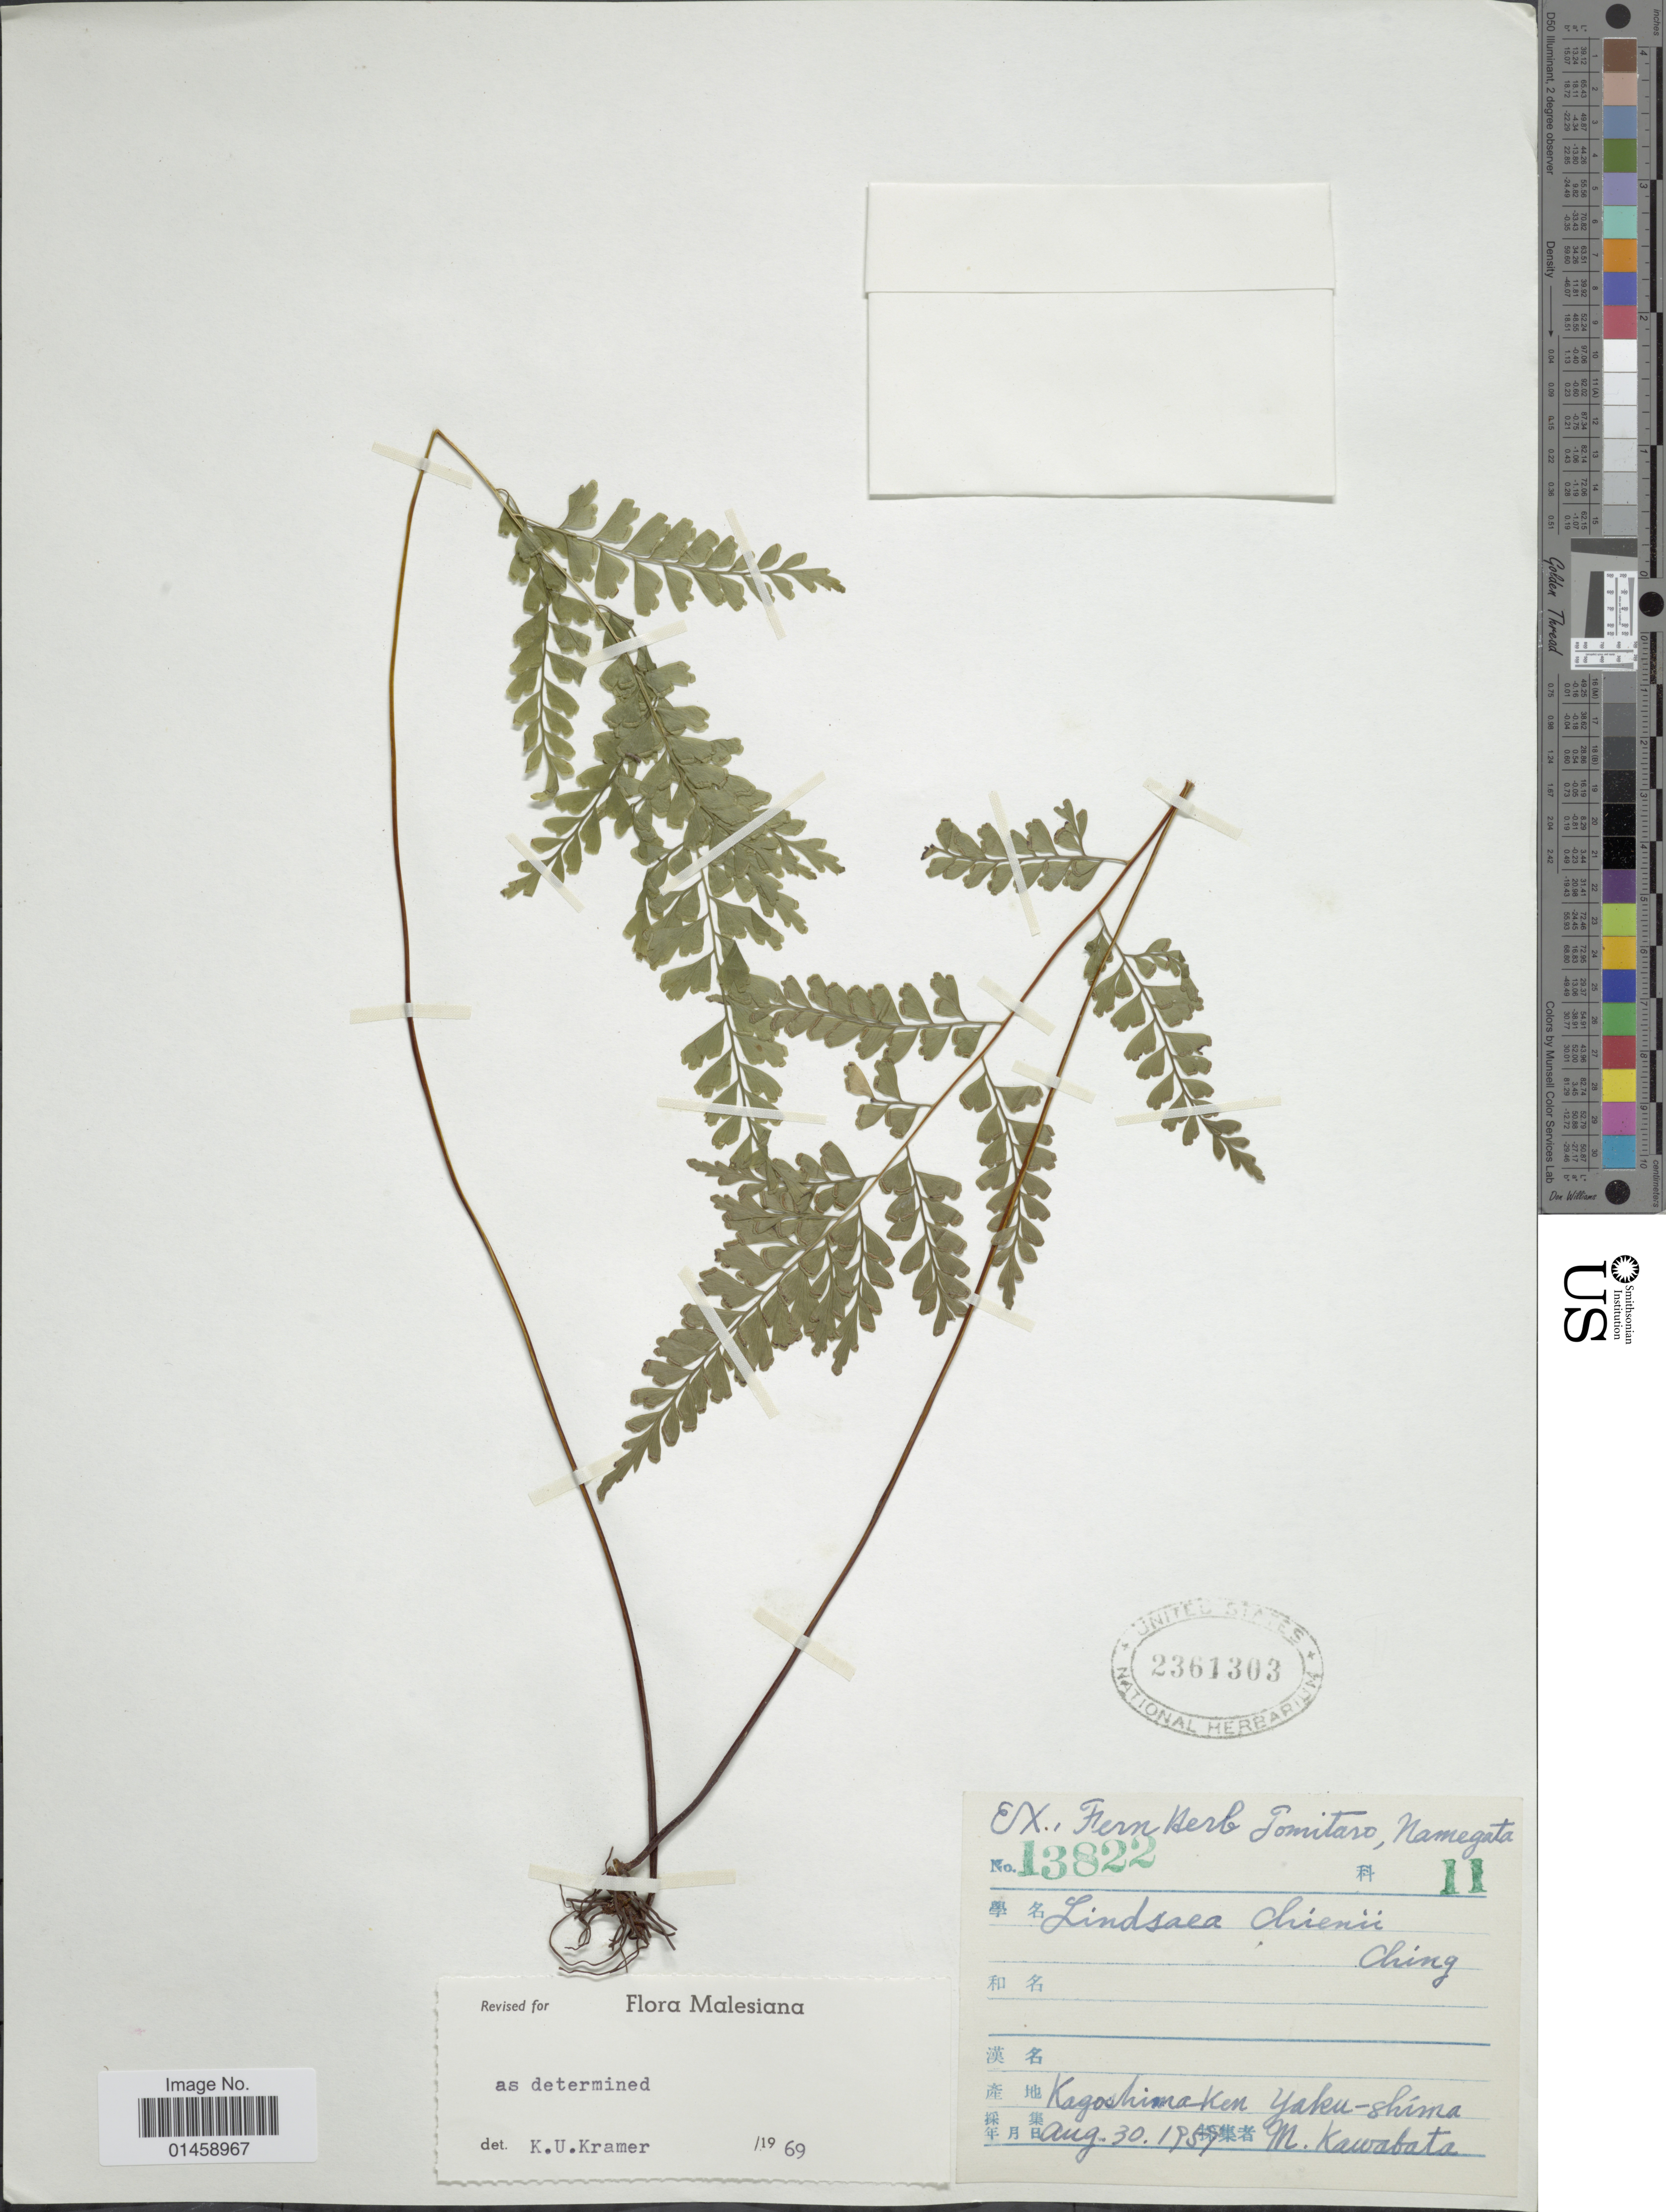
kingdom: Plantae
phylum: Tracheophyta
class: Polypodiopsida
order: Polypodiales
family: Lindsaeaceae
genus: Lindsaea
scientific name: Lindsaea chienii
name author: Ching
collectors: M. Kawabata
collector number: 13822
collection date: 1959-08-30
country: Japan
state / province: Kagosima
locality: Kagoshima- Ken Yaku-shima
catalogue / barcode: US 2361303